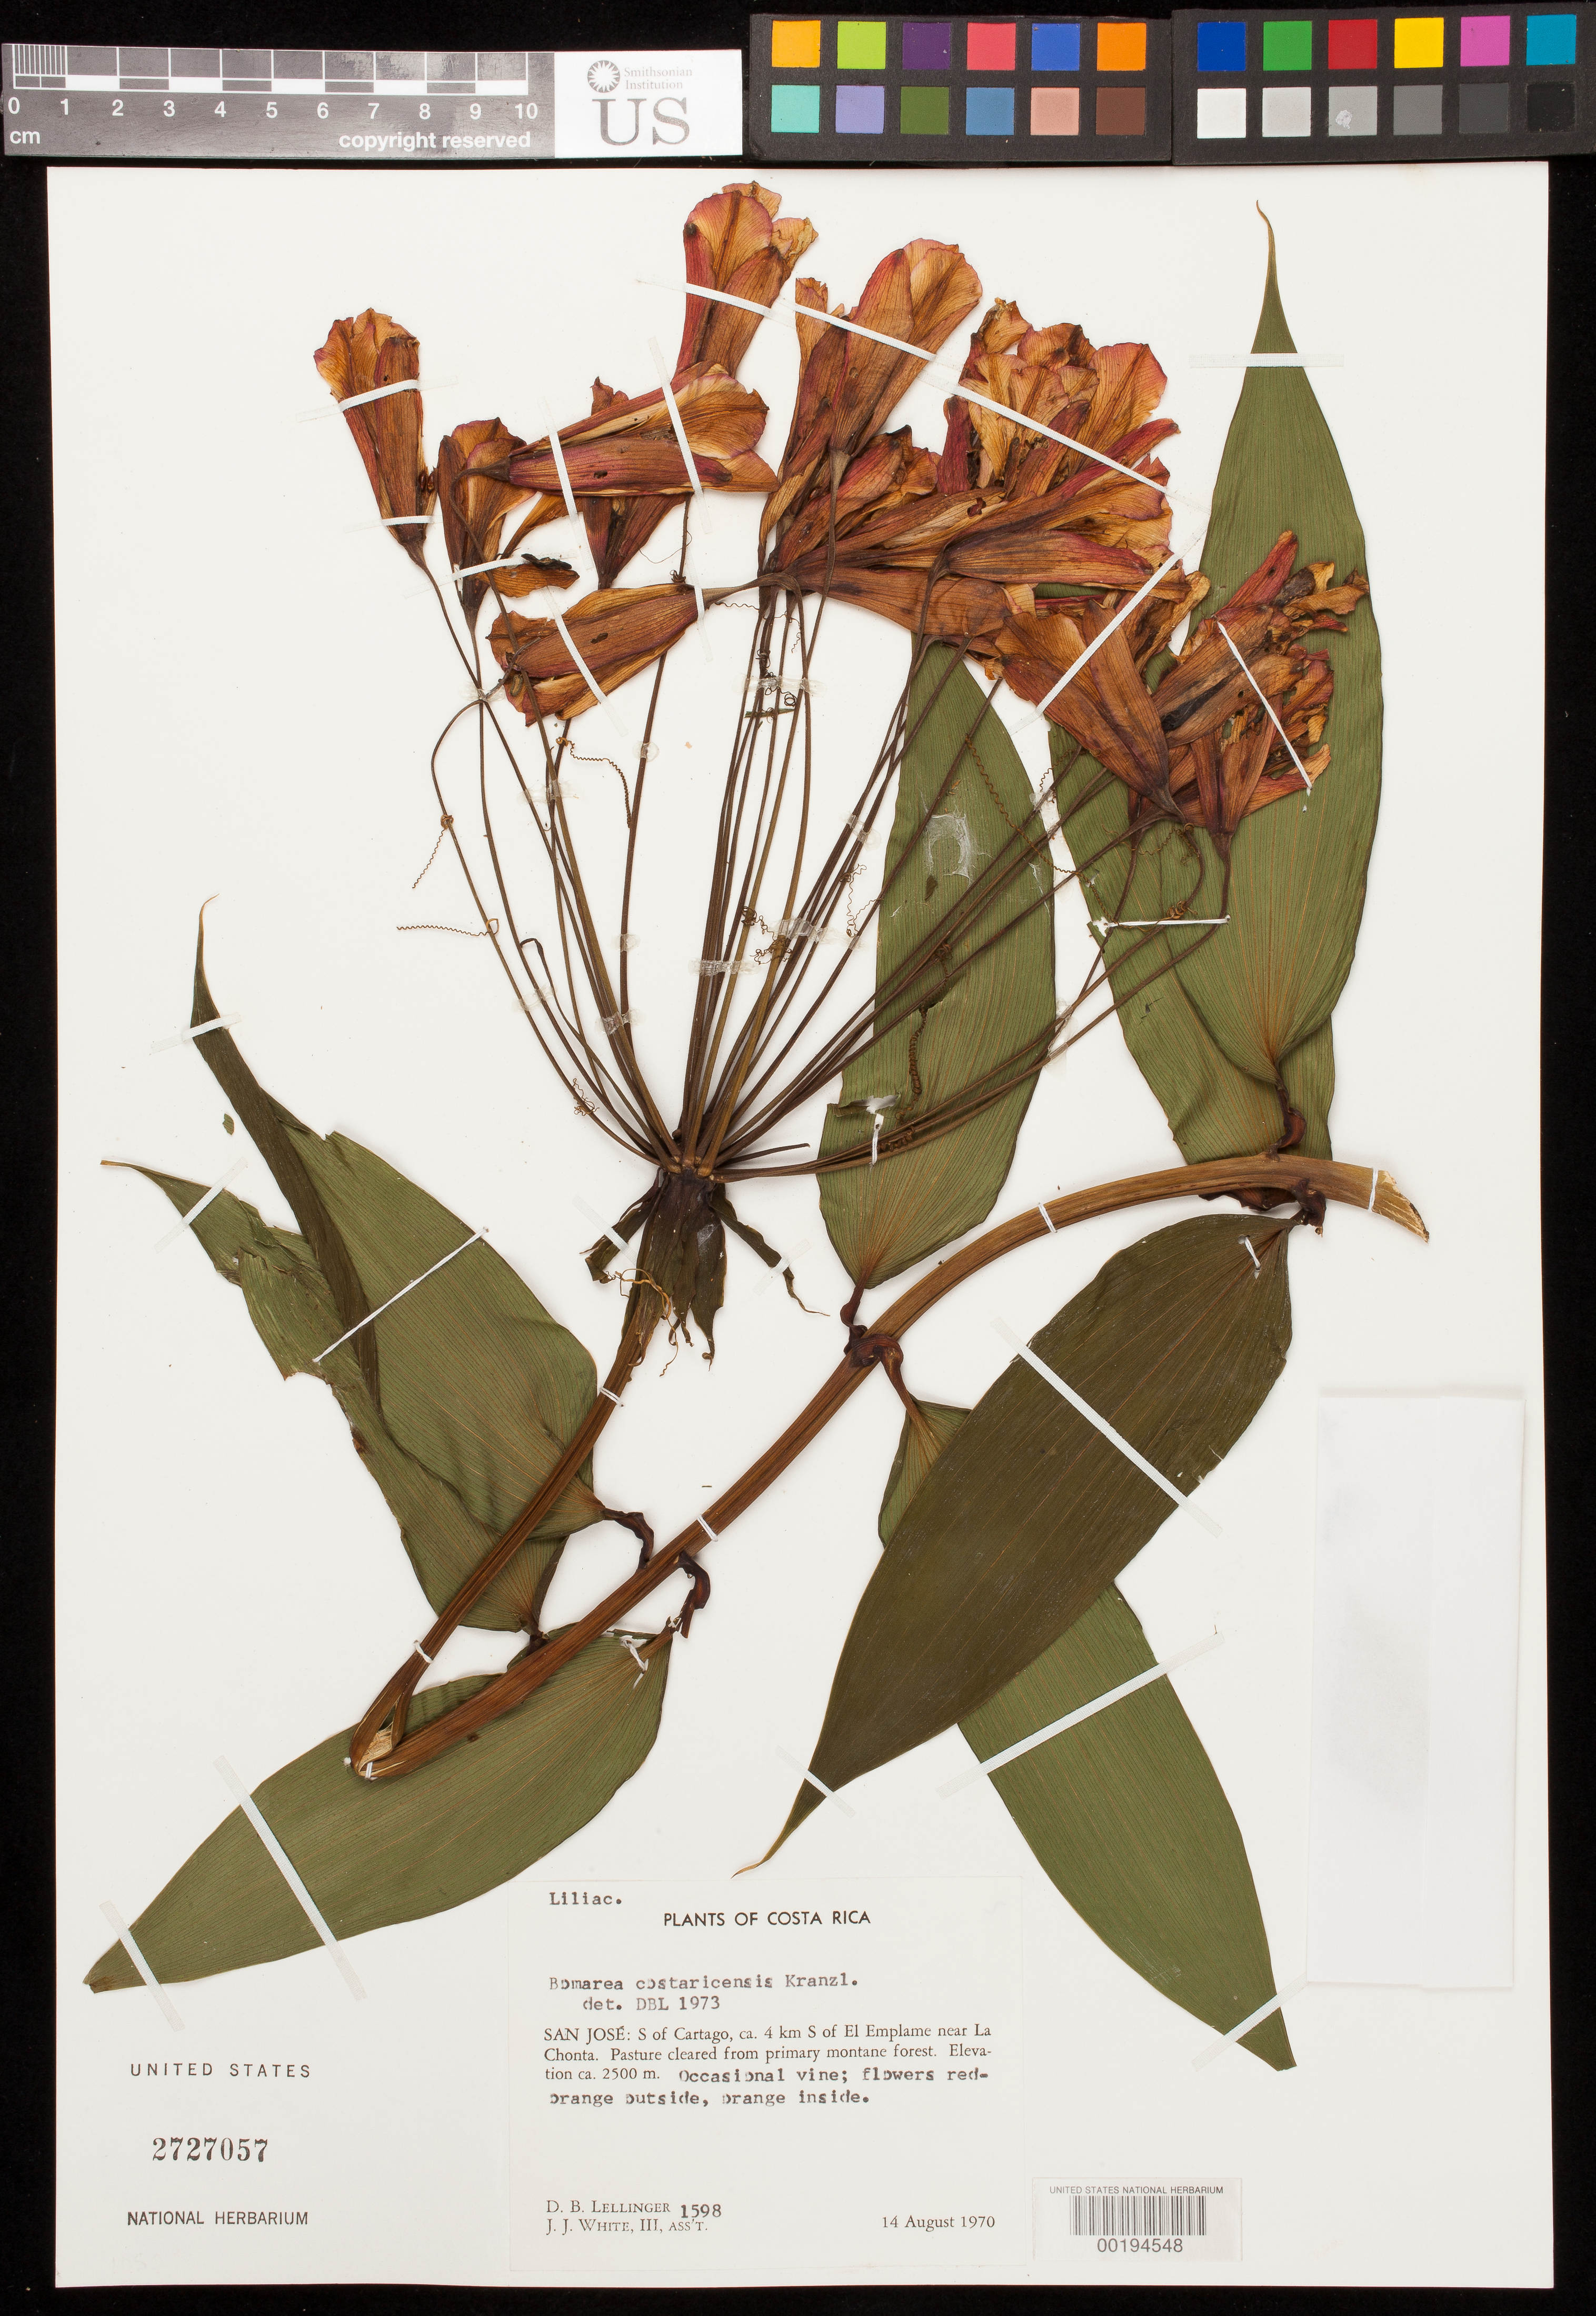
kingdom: Plantae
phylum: Tracheophyta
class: Liliopsida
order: Liliales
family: Alstroemeriaceae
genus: Bomarea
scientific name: Bomarea costaricensis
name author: Kraenzl.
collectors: D. B. Lellinger & J. J. White III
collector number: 1598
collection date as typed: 14 Aug 1970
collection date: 1970-08-14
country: Costa Rica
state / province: San José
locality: S of cartago, ca 4 km s of el emplame near la chonta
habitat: Pasture cleared from primary montane forest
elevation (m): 2500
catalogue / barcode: US 2727057